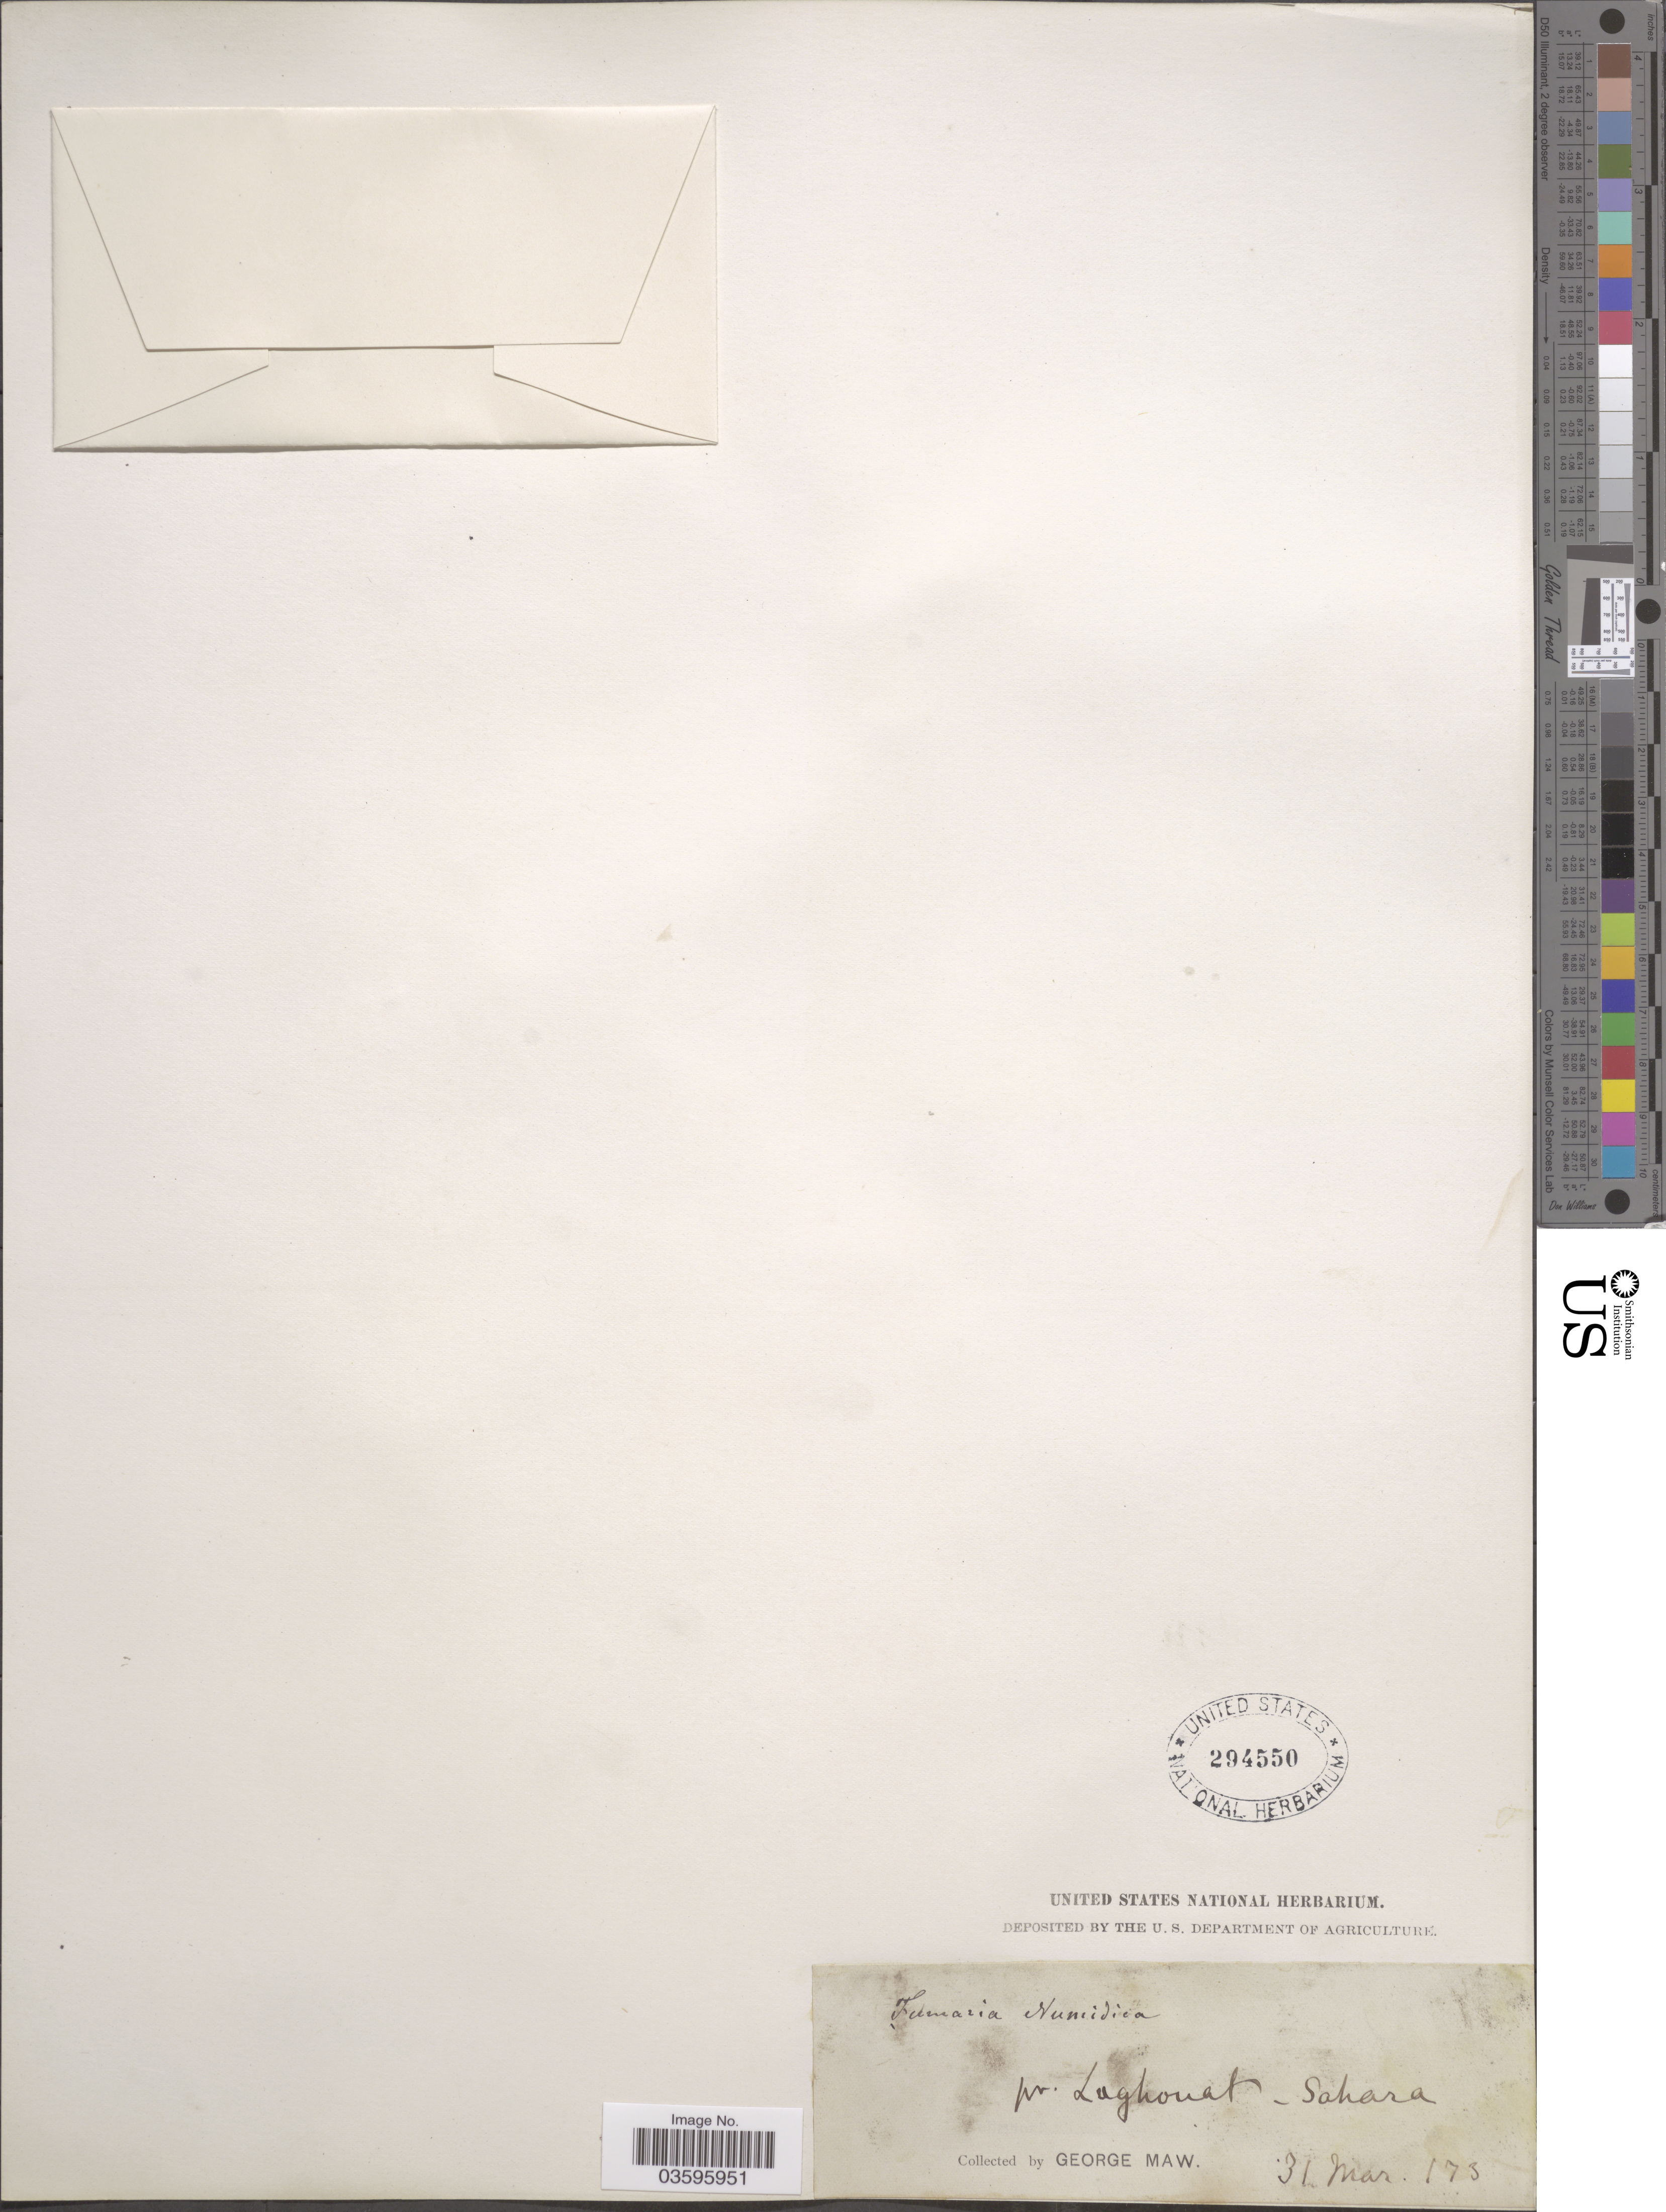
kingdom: Plantae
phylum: Tracheophyta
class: Magnoliopsida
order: Ranunculales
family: Papaveraceae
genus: Rupicapnos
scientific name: Rupicapnos numidica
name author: (Coss. & Durieu) Pomel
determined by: Strong, M. T., (US), Smithsonian Institution - National Museum of Natural History (UNITED STATES)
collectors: G. Maw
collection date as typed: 31 Mar 173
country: Algeria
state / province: Laghouat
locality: Pr. Laghouat - Sahara.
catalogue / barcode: US 294550